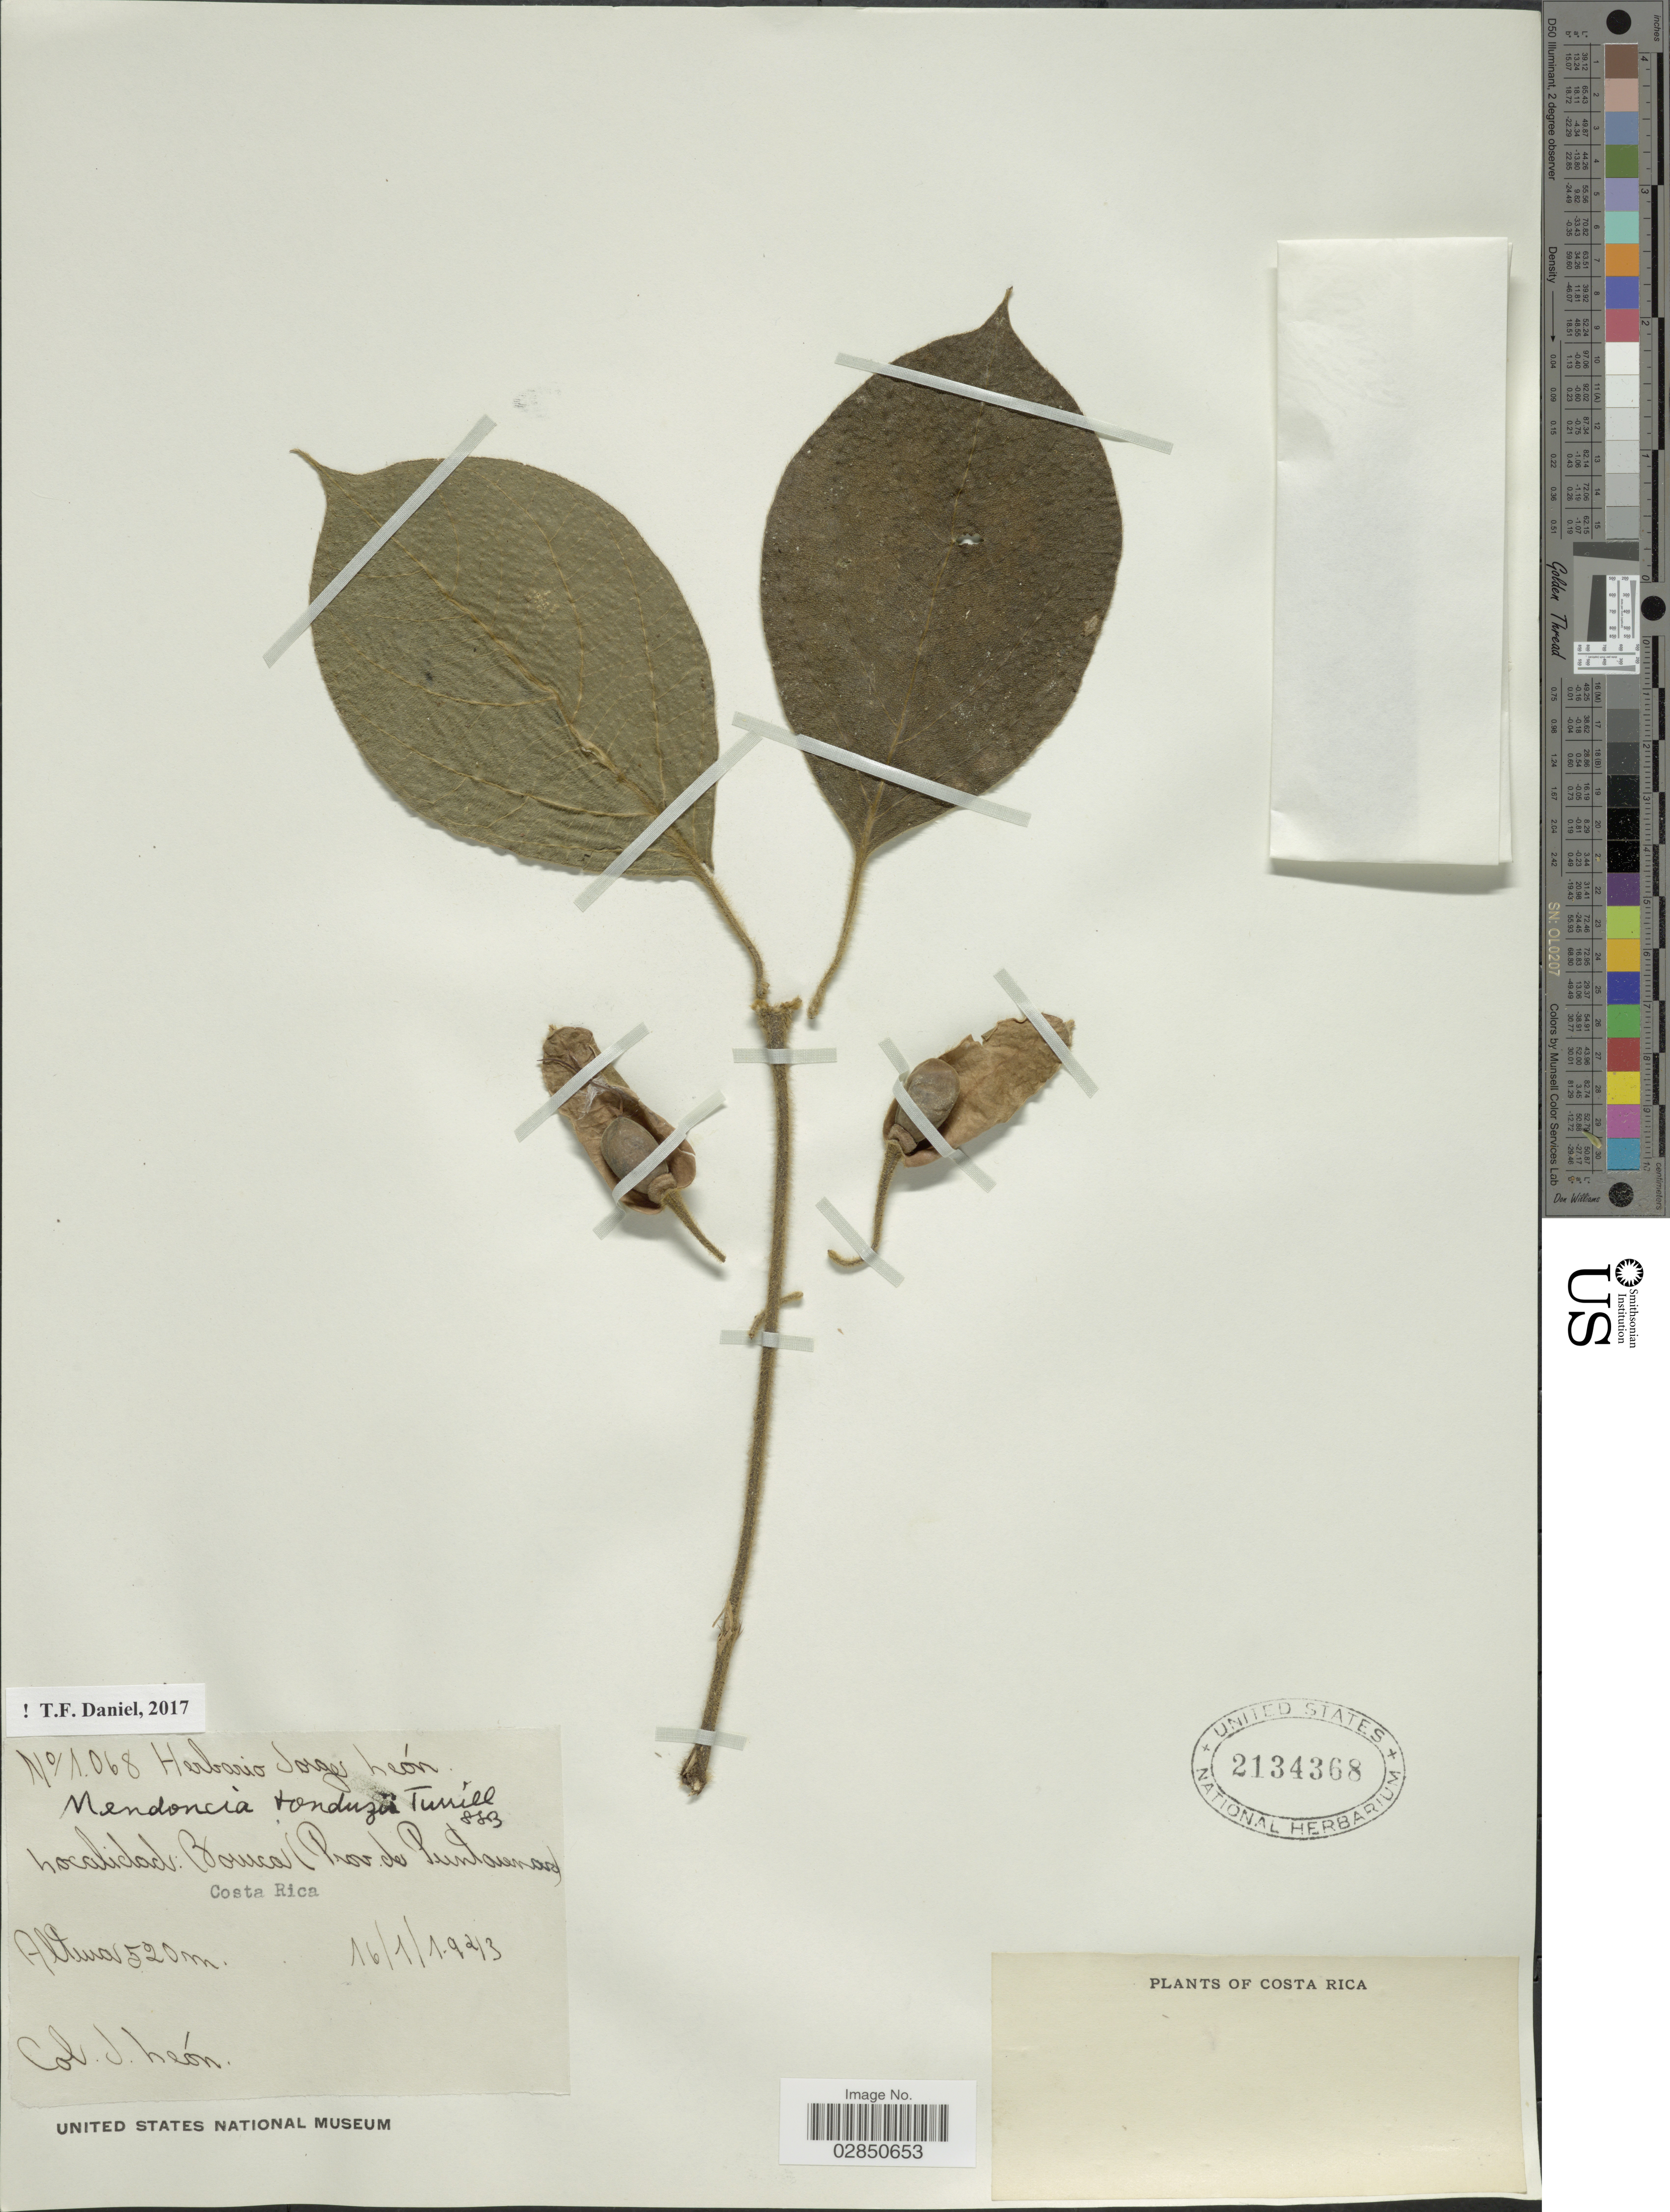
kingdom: Plantae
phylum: Tracheophyta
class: Magnoliopsida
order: Lamiales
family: Acanthaceae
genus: Mendoncia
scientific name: Mendoncia tonduzii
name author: Turrill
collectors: J. León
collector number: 1068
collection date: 1943-01-16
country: Costa Rica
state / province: Puntarenas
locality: Banca (Prov. de Puntarenas).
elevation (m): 520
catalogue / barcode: US 2134368